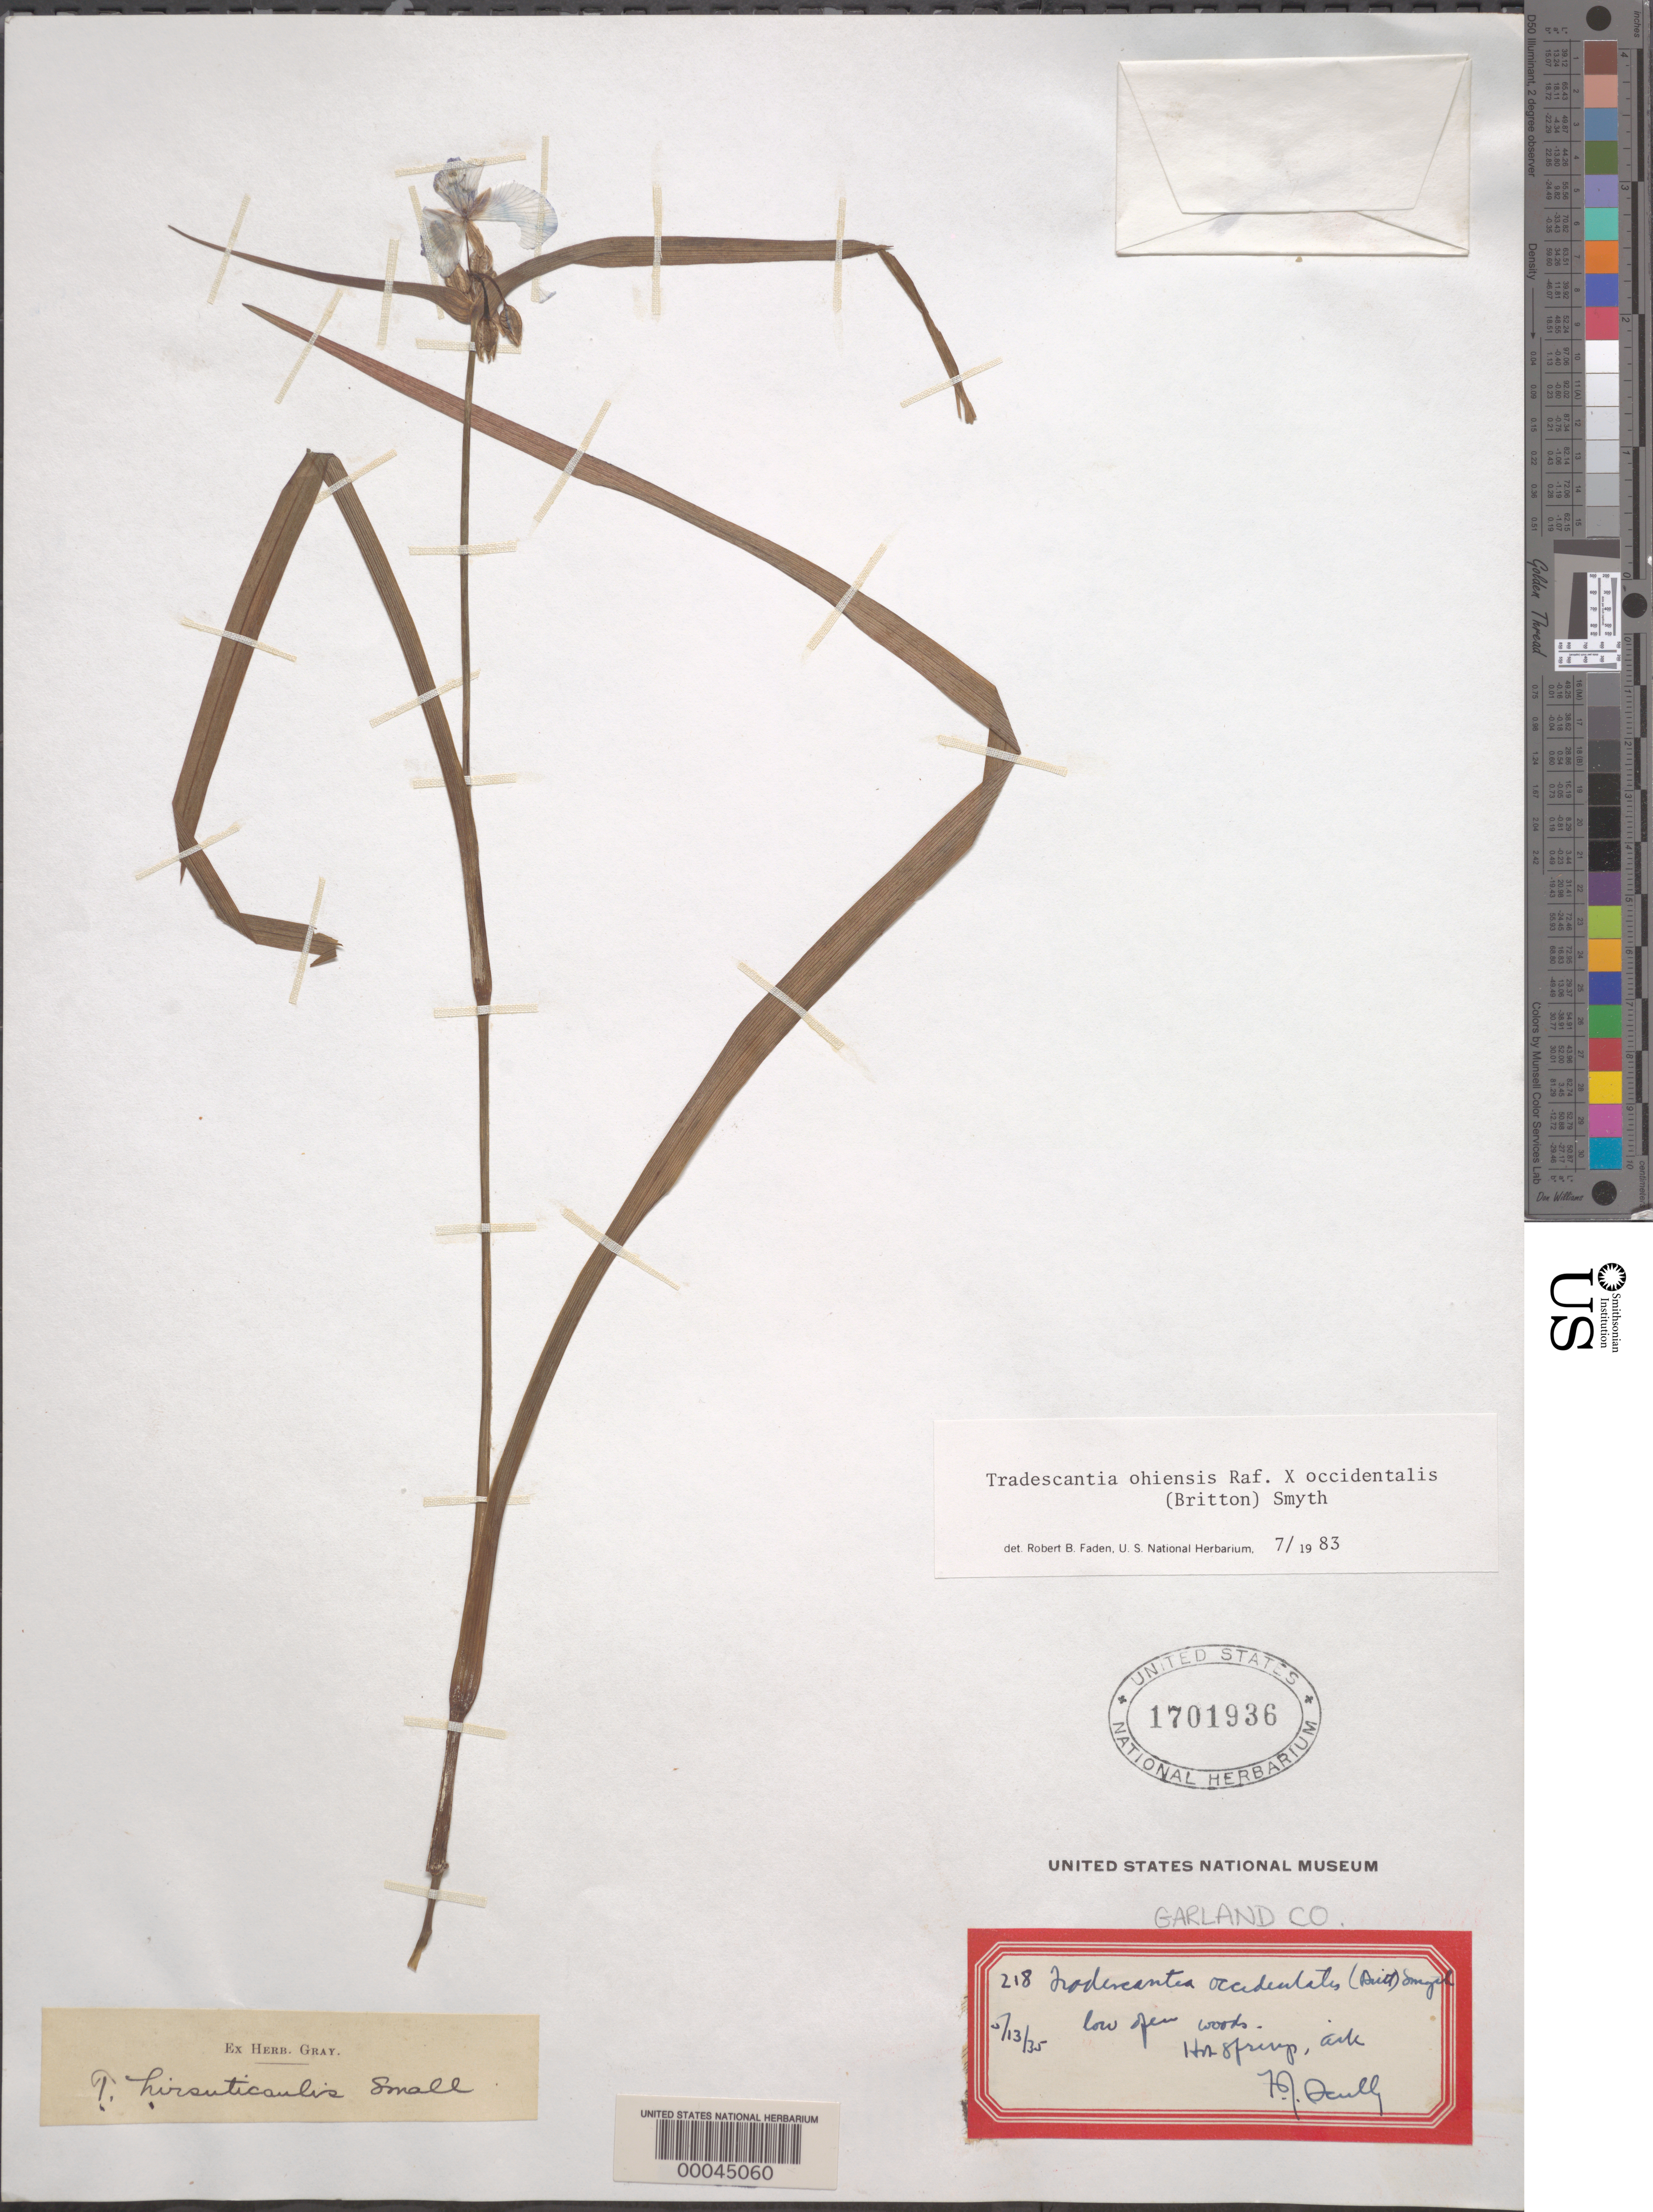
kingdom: Plantae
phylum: Tracheophyta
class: Liliopsida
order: Commelinales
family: Commelinaceae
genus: Tradescantia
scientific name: Tradescantia ohiensis x T. occidentalis (Britton) Smyth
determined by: Faden, Robert B., (US), Smithsonian Institution - National Museum of Natural History (UNITED STATES)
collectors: M. Sally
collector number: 218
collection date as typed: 13 May 1935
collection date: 1935-05-13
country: United States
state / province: Arkansas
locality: Hot springs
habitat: Low, open woods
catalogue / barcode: US 1701936